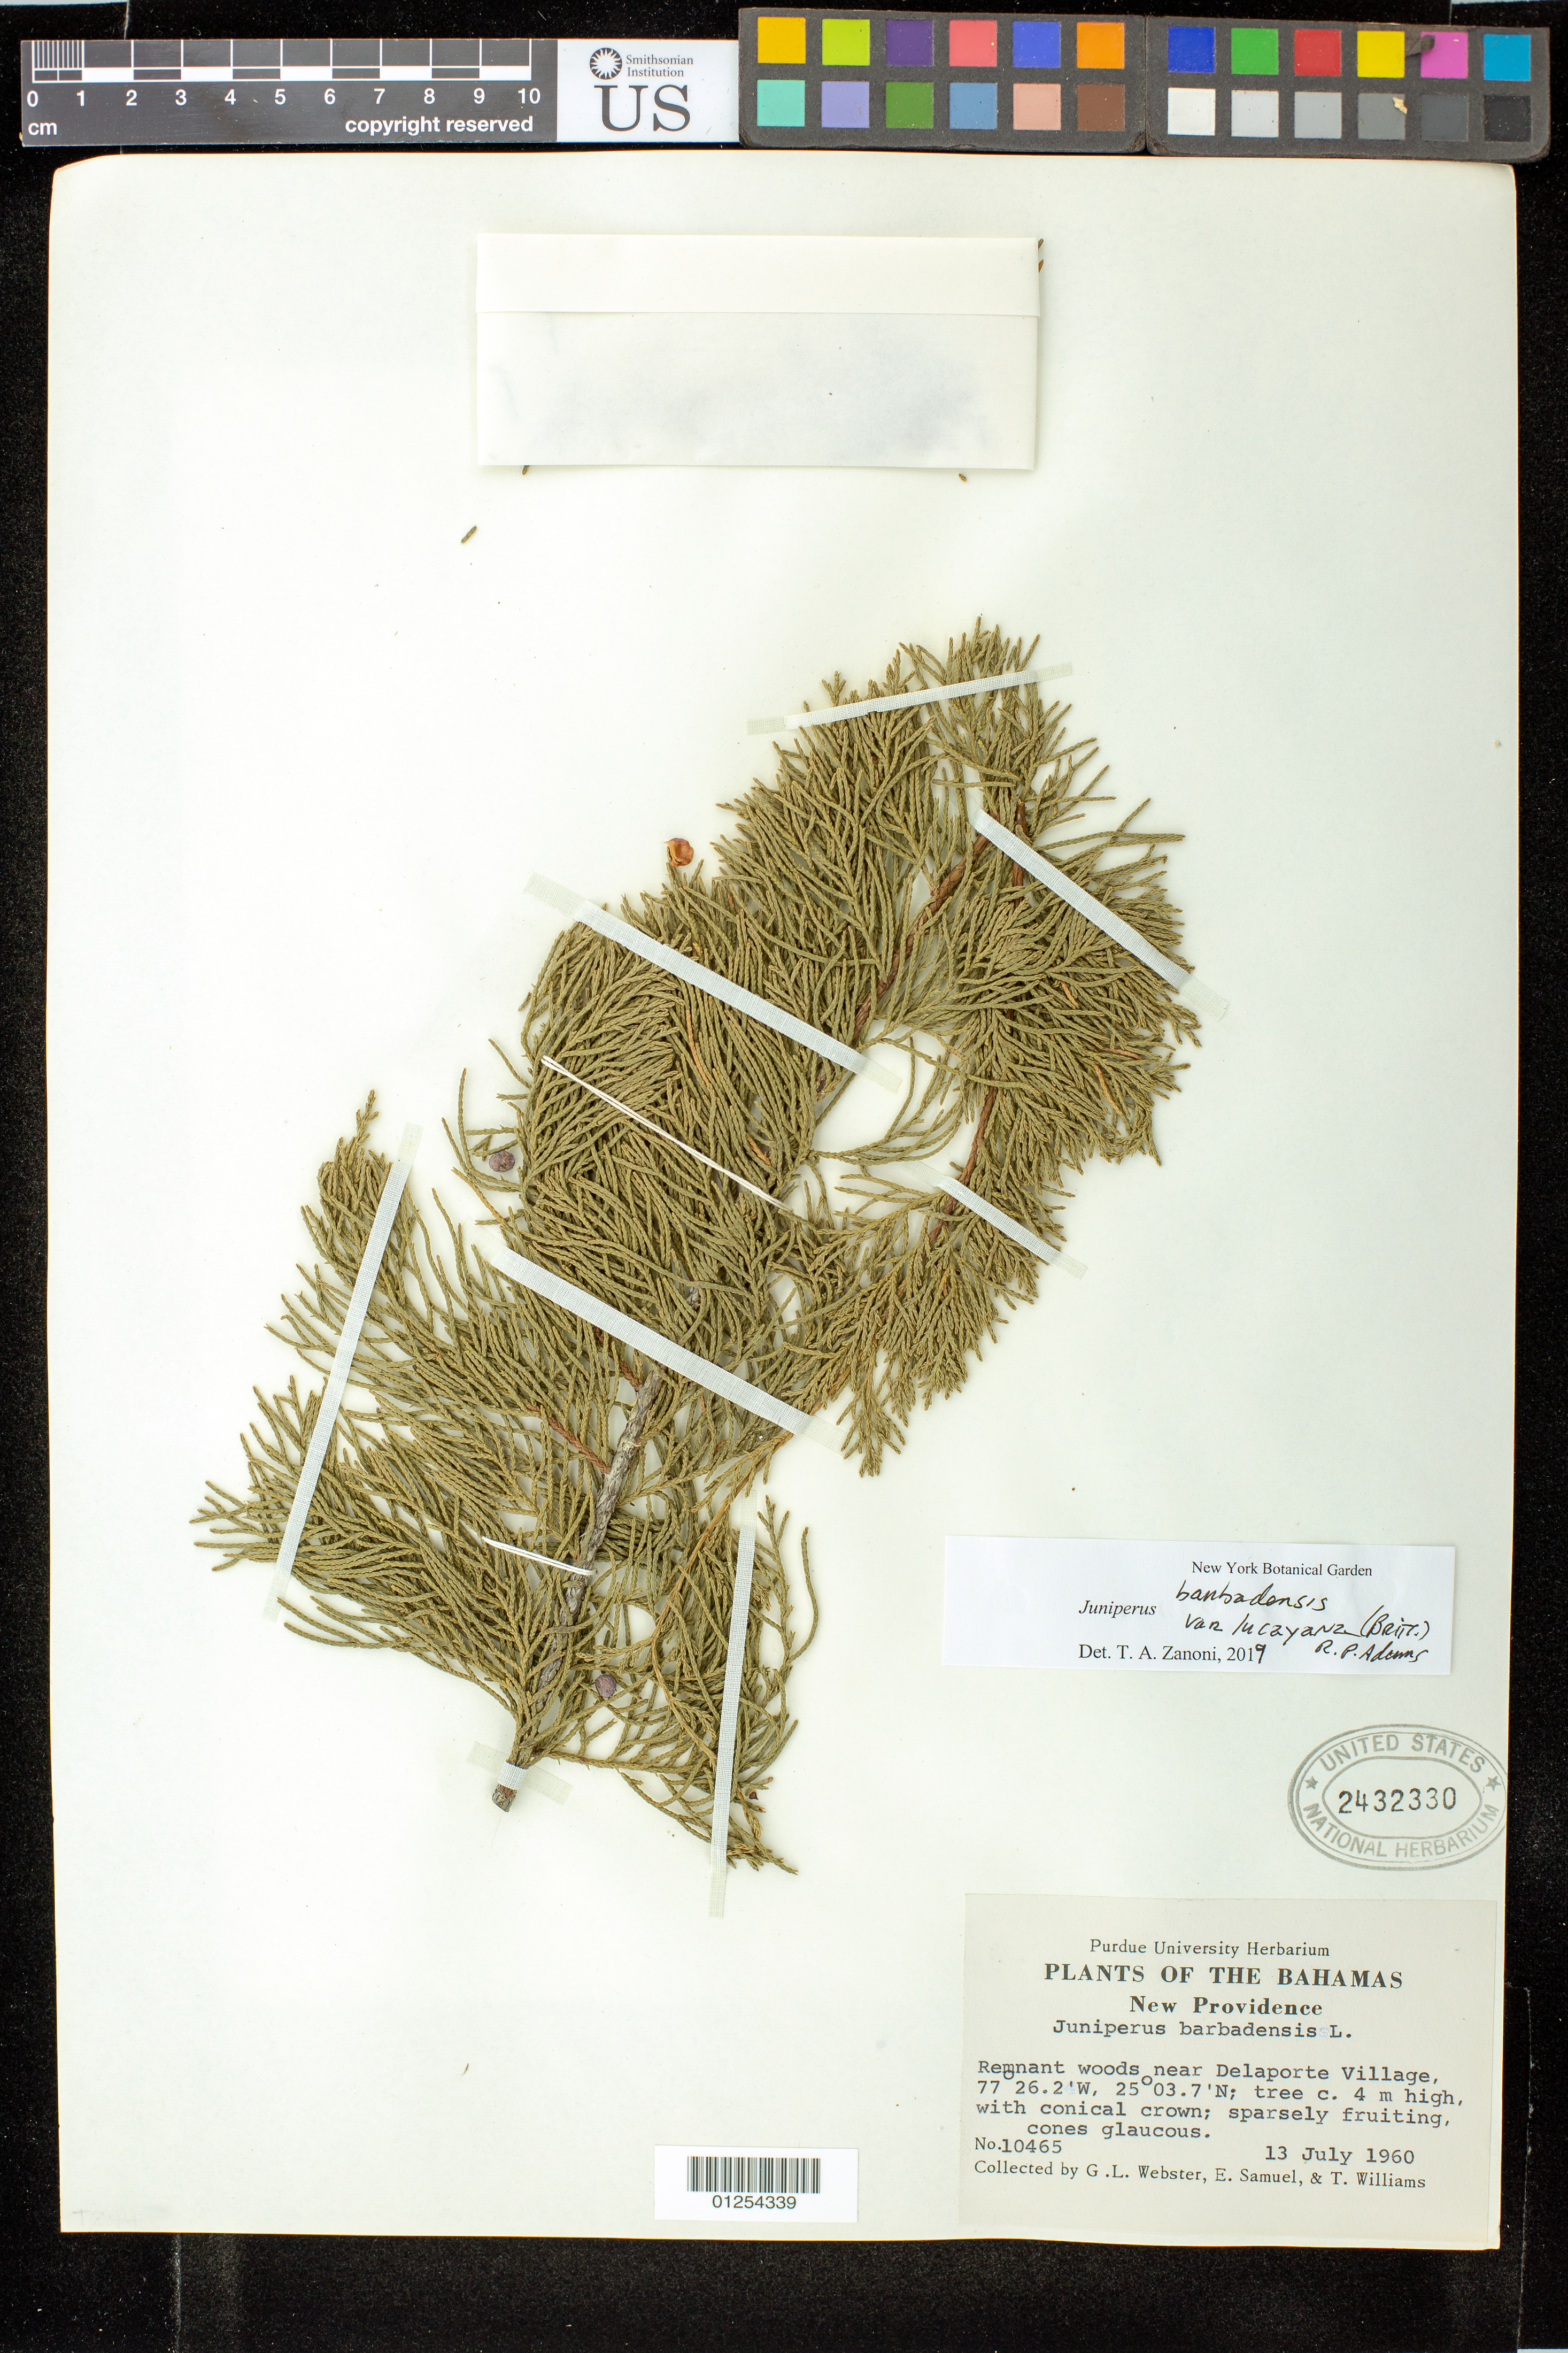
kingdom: Plantae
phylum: Tracheophyta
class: Pinopsida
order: Pinales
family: Cupressaceae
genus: Juniperus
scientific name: Juniperus barbadensis var. lucayana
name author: (Britton) R.P. Adams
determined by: Zanoni, T. A., (NY), New York Botanical Garden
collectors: G. L. Webster, E. Samuel & T. Williams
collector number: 10465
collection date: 1960-07-13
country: Bahamas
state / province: New Providence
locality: Remnant woods near Delaporte Village.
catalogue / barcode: US 2432330